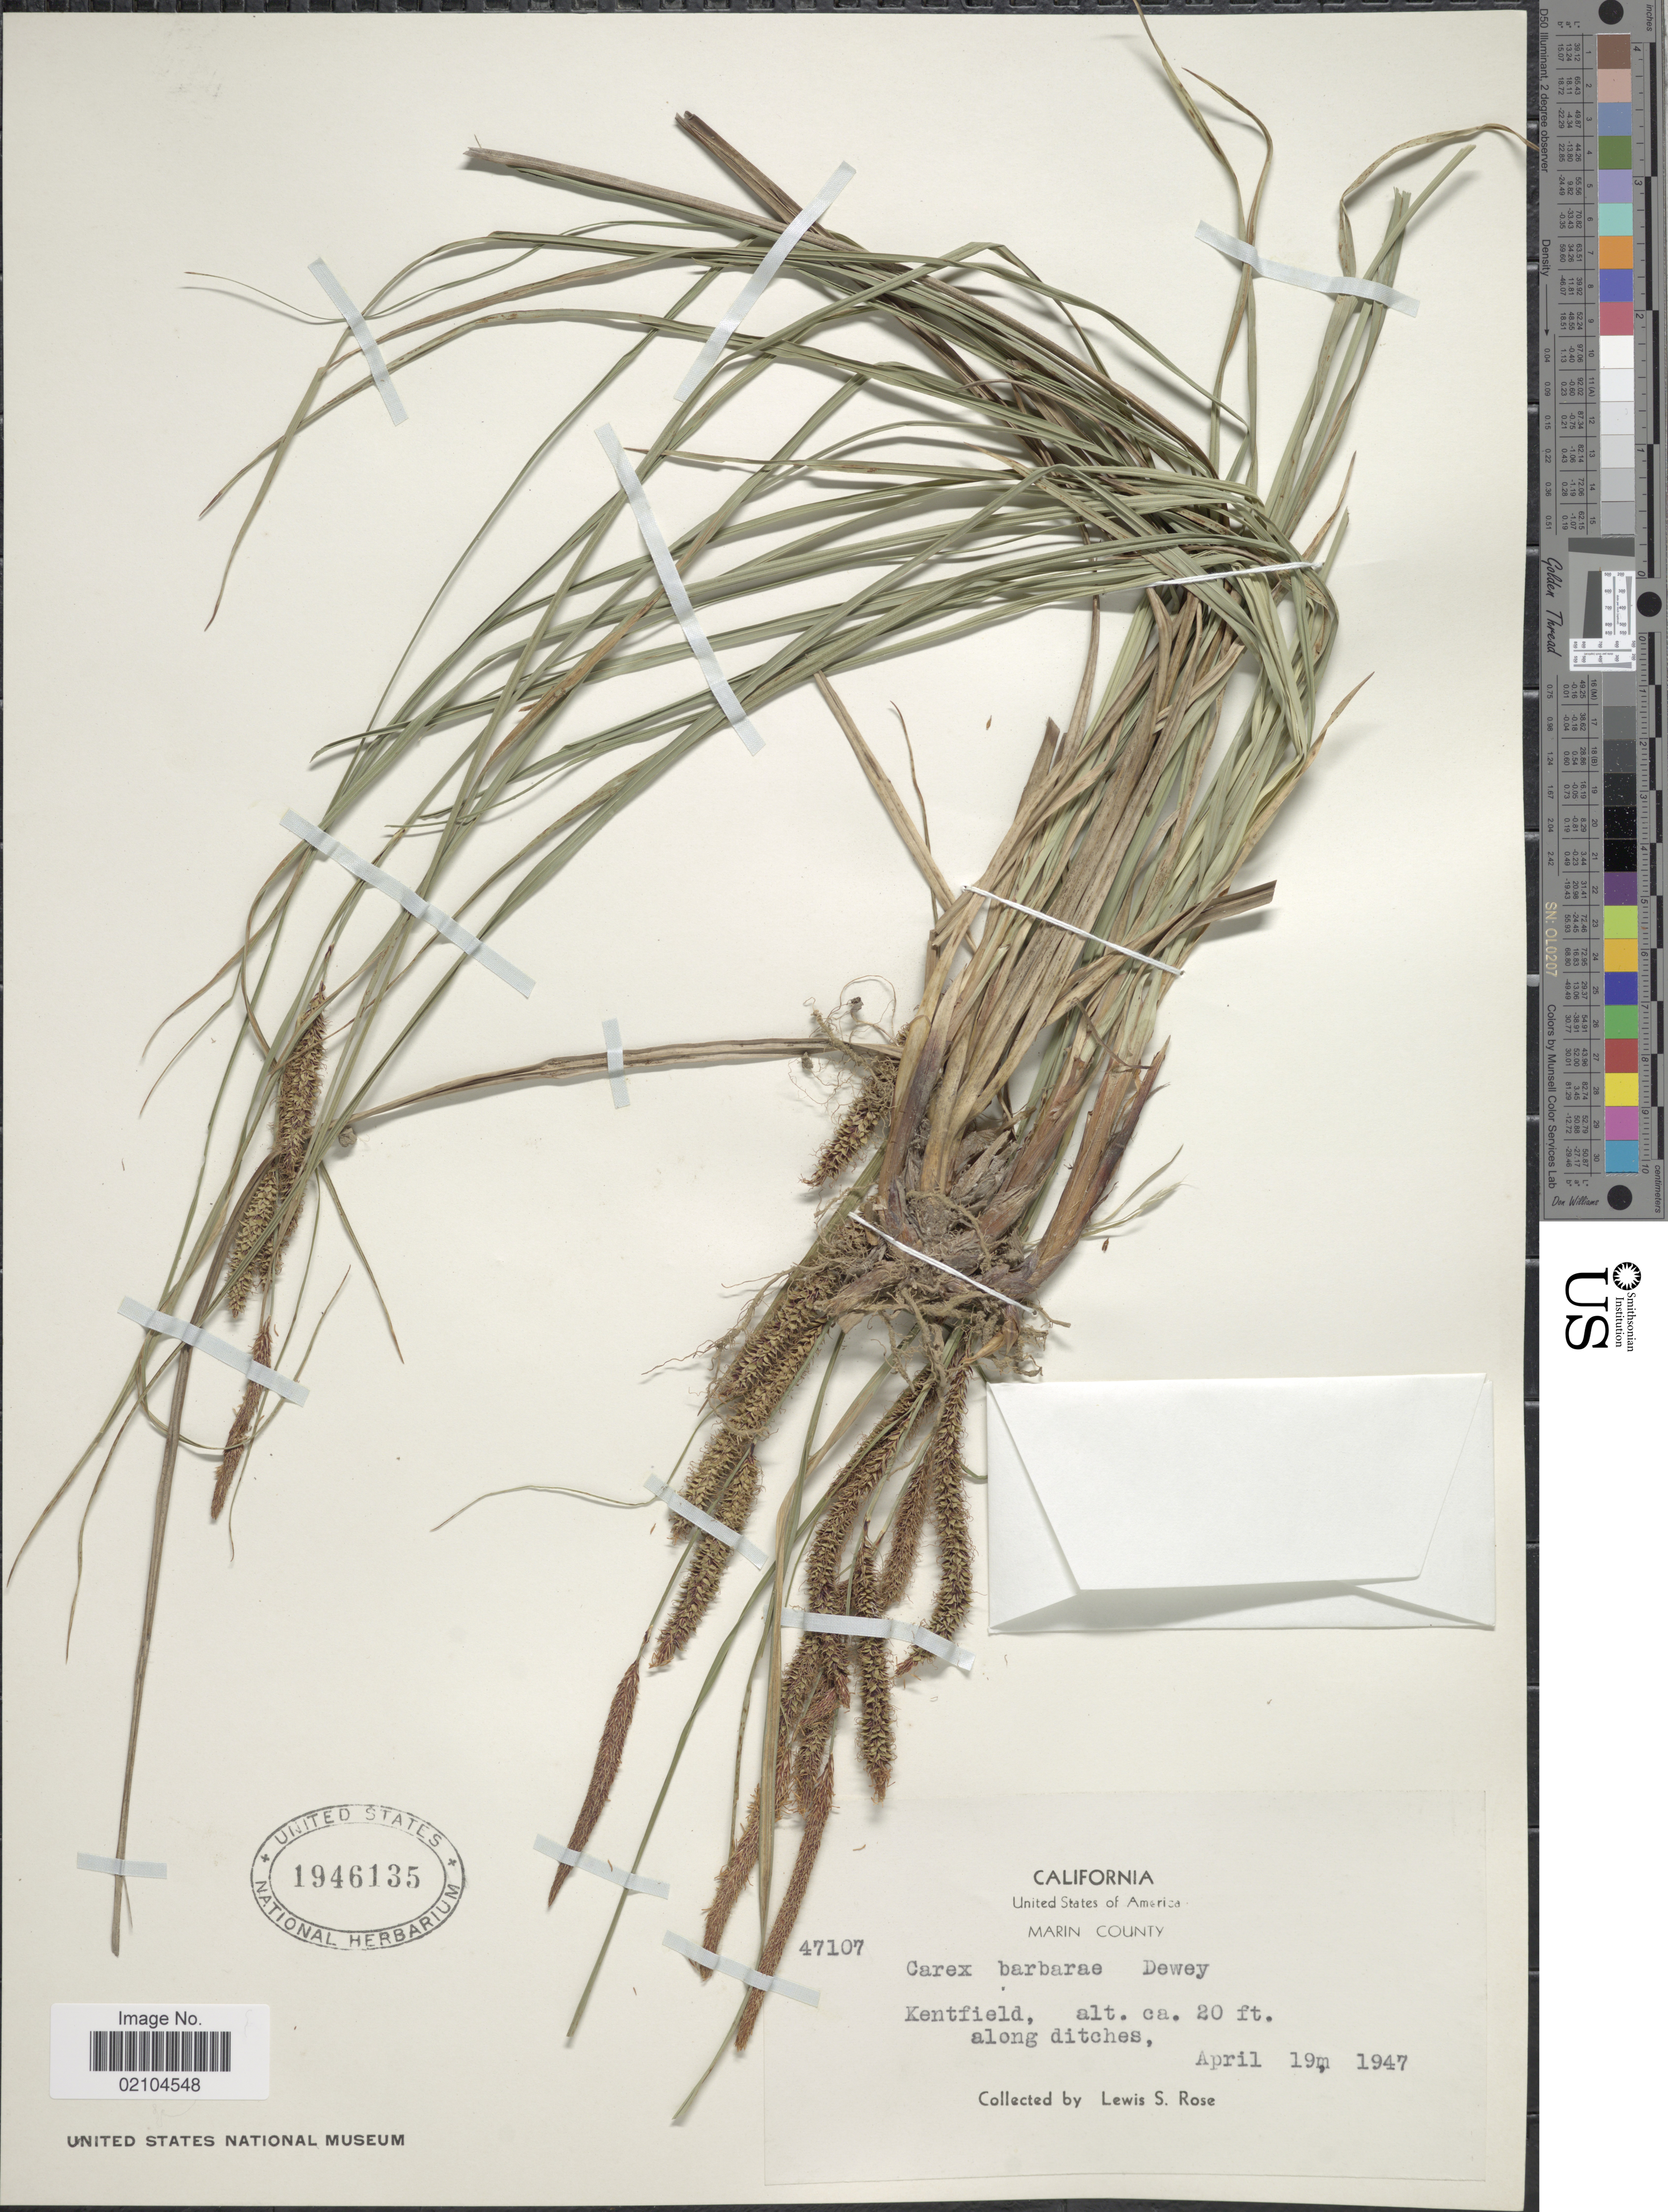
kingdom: Plantae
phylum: Tracheophyta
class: Liliopsida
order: Poales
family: Cyperaceae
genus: Carex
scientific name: Carex barbarae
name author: Dewey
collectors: L. S. Rose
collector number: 47107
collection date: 1947-04-19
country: United States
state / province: California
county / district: Marin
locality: Marin County, Kentfield, along ditches.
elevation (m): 6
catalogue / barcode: US 1946135